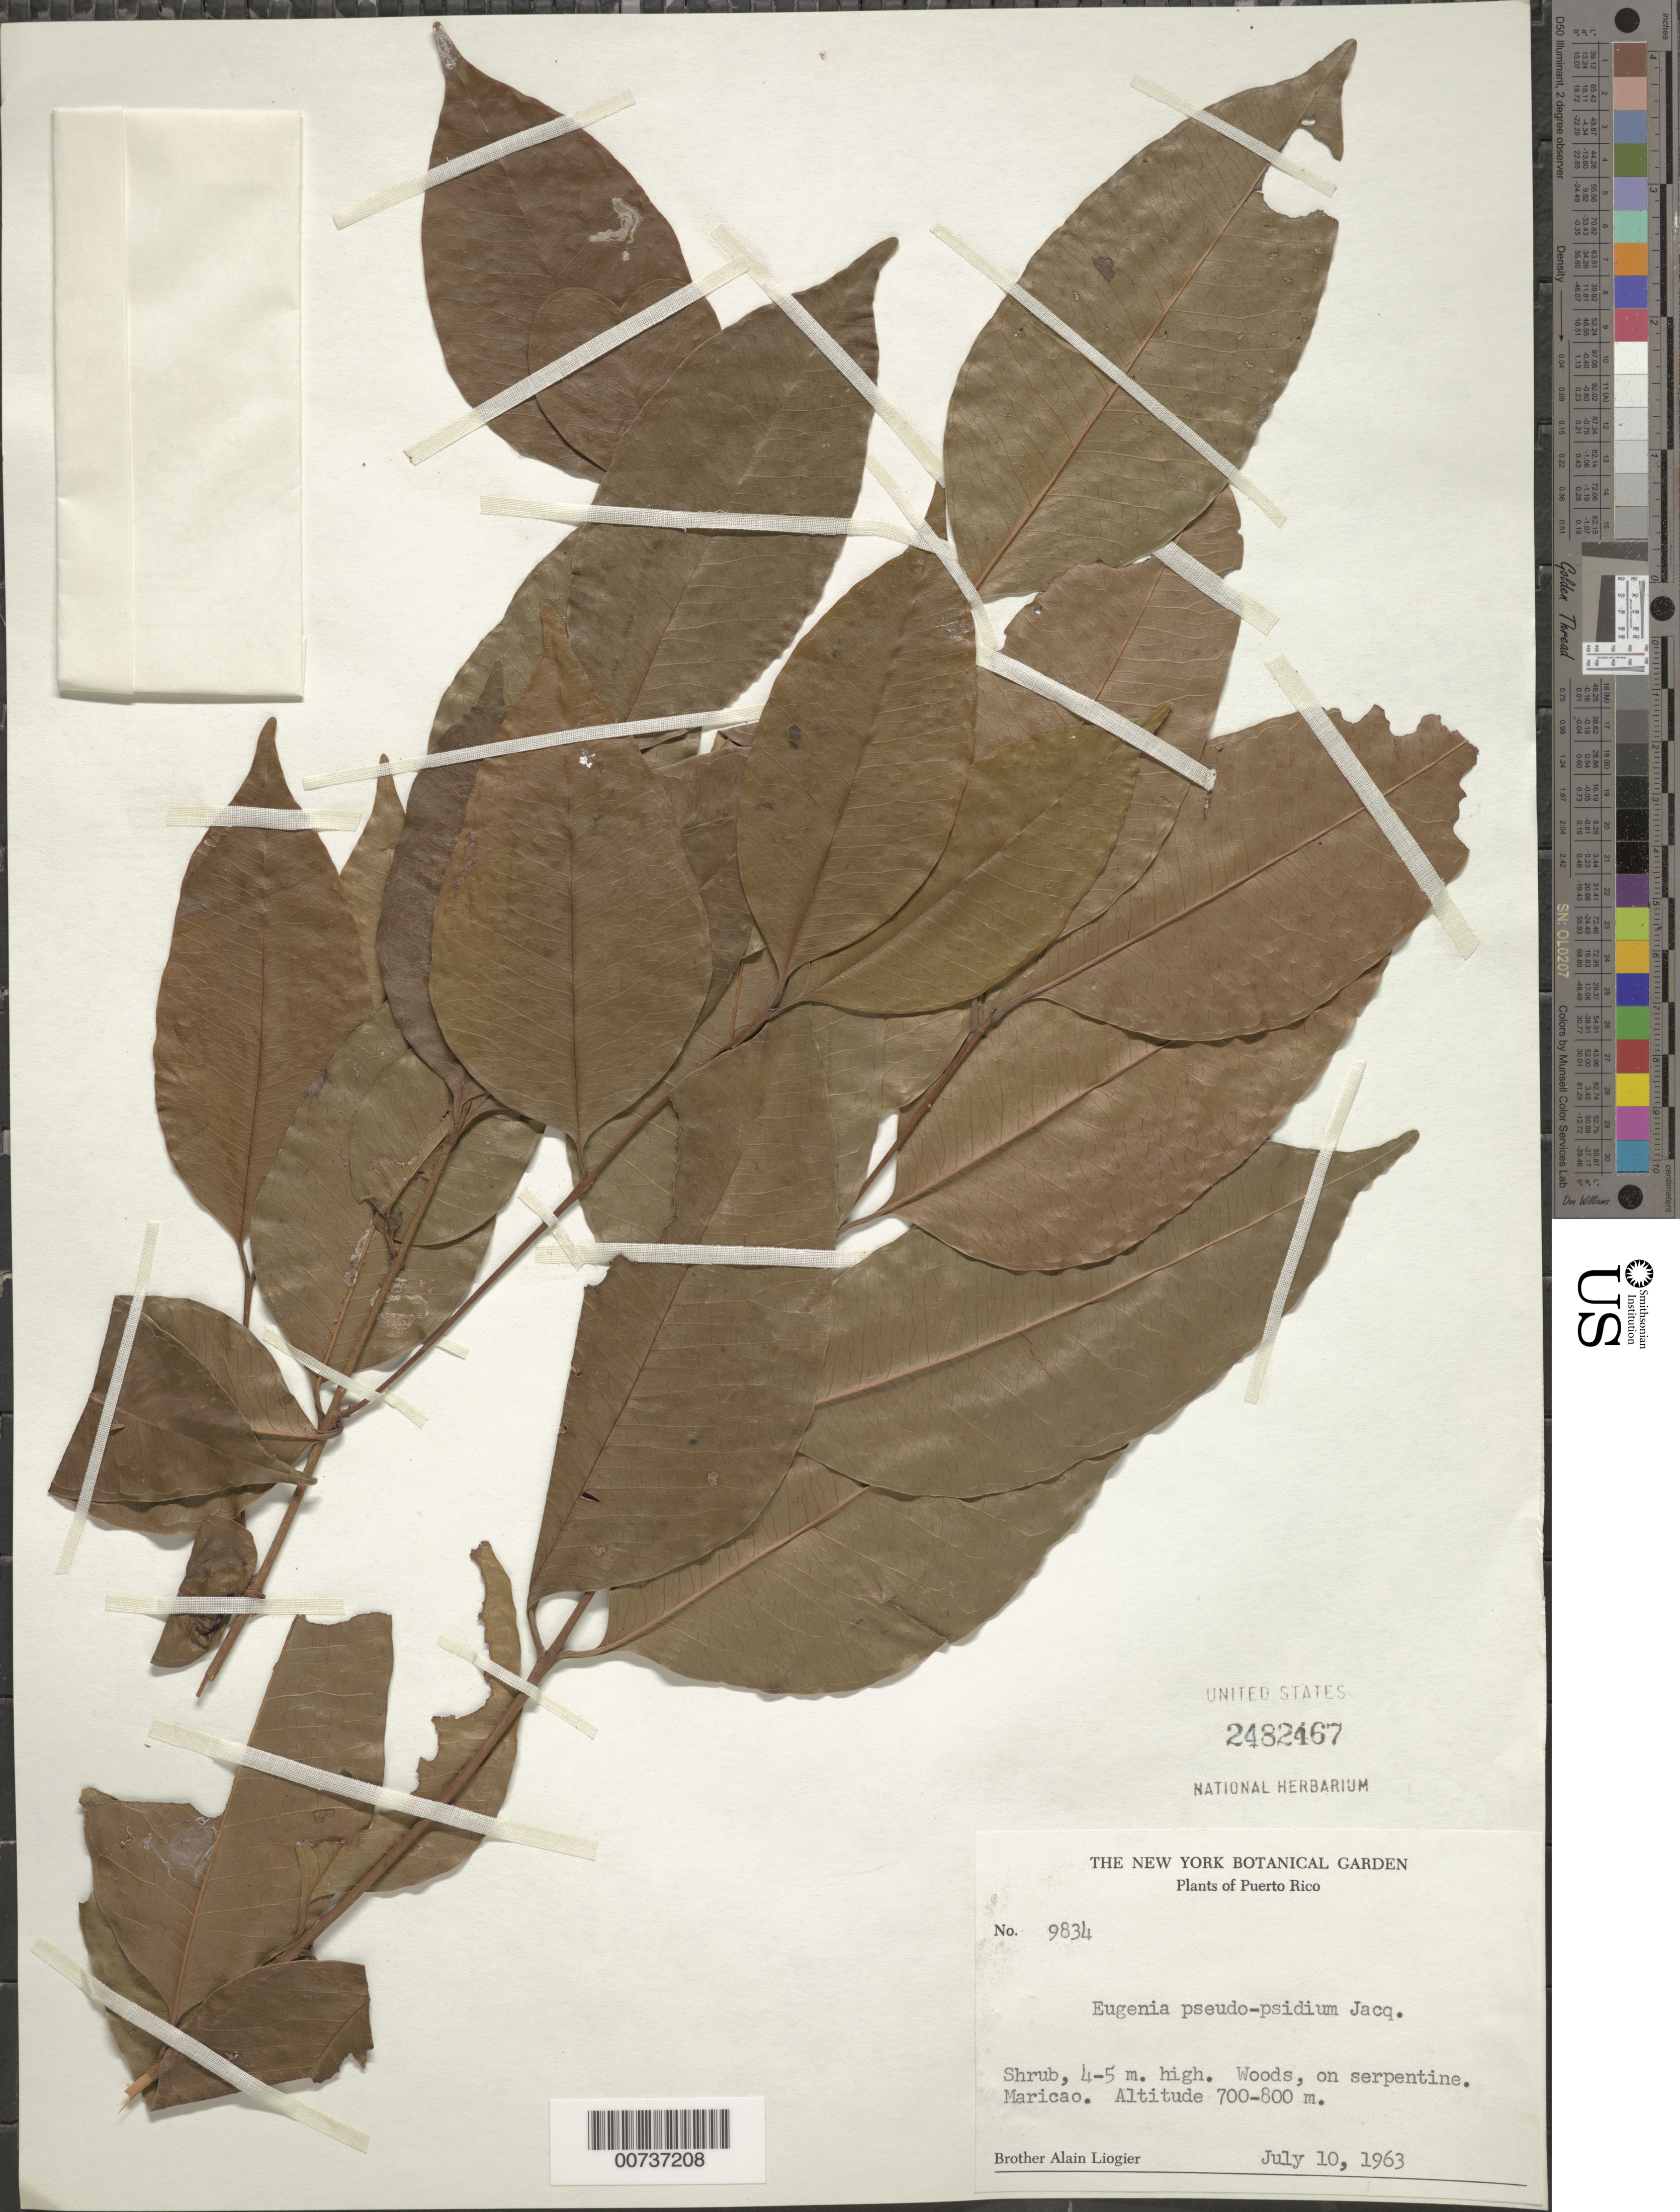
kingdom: Plantae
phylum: Tracheophyta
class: Magnoliopsida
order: Myrtales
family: Myrtaceae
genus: Eugenia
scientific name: Eugenia pseudopsidium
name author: Jacq.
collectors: A. H. Liogier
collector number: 9834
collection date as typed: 10 Jul 1963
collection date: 1963-07-10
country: Puerto Rico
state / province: Maricao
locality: Maricao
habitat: Woods, on serpentine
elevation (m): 700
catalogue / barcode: US 2482467